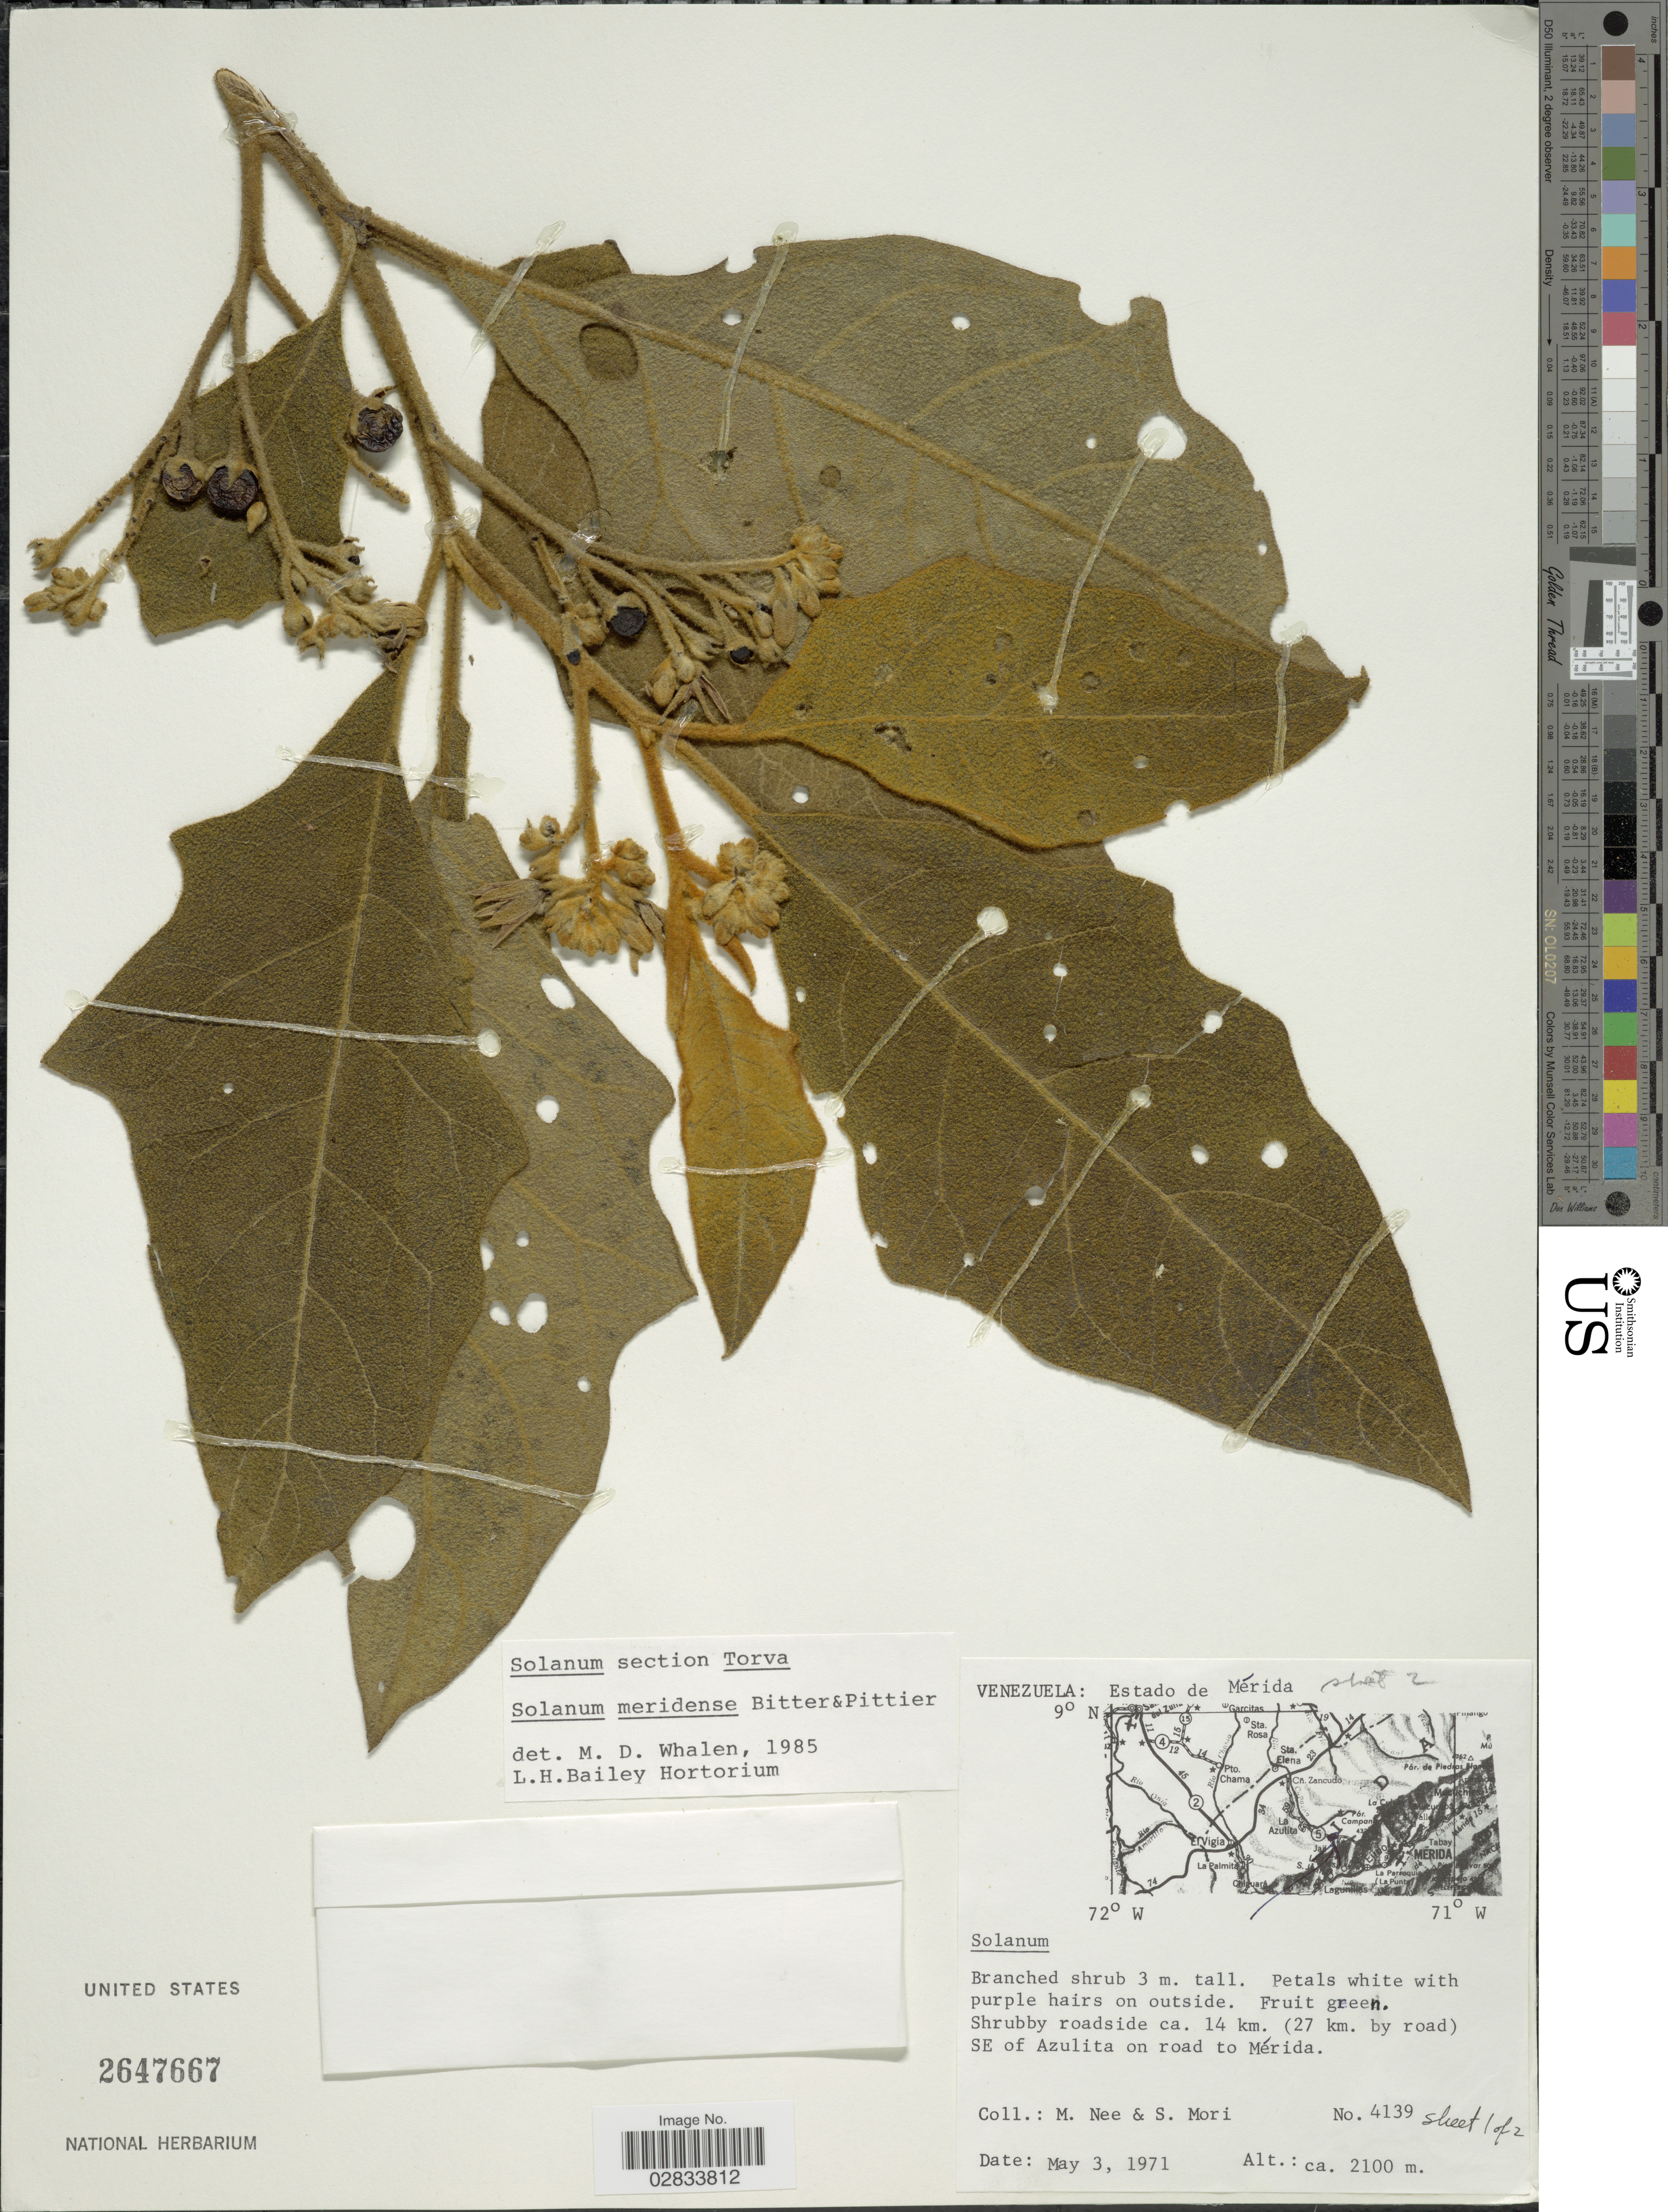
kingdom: Plantae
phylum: Tracheophyta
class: Magnoliopsida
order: Solanales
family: Solanaceae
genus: Solanum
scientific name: Solanum meridense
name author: Bitter & Pittier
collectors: M. Nee & S. Mori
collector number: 4139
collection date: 1971-05-03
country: Venezuela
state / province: Mérida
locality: Estado de Mérida, Shrubby roadside ca. 14 km. (27 km. by road) SE of Azulita on road to Mérida.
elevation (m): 2100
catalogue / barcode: US 2647667